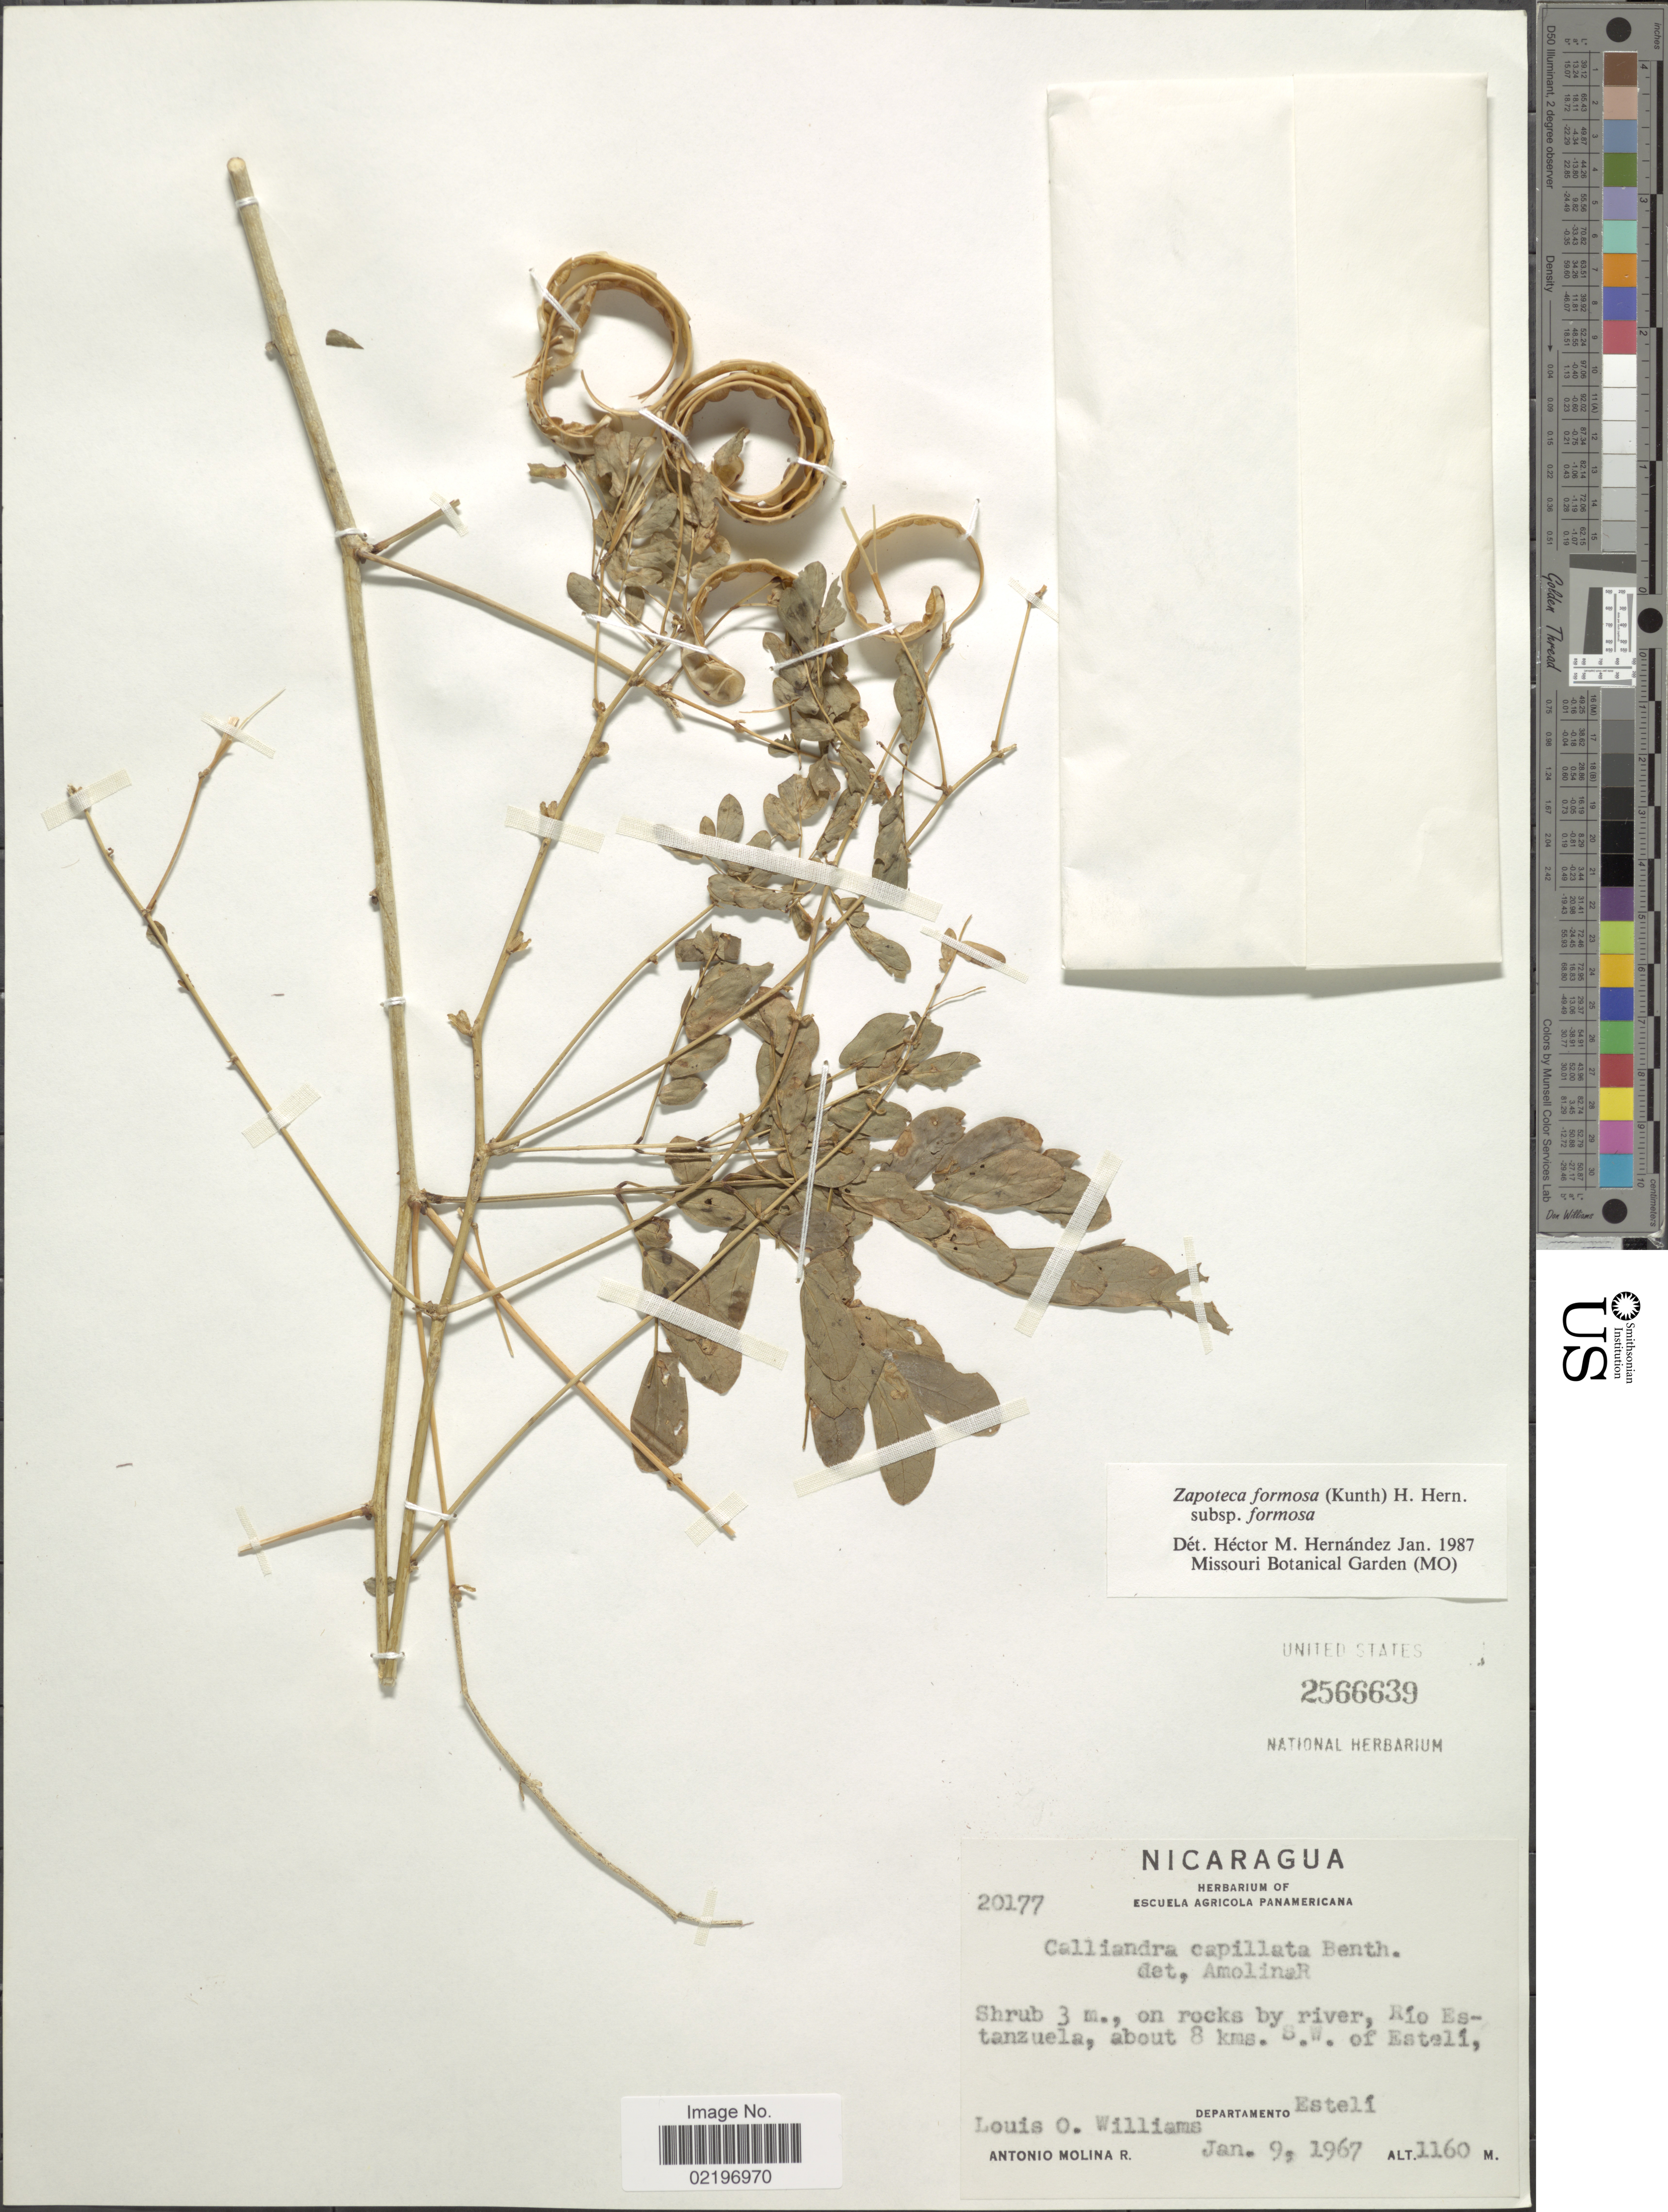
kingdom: Plantae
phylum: Tracheophyta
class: Magnoliopsida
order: Fabales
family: Fabaceae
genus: Zapoteca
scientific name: Zapoteca formosa subsp. formosa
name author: (Kunth) H.M. Hern.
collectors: L. O. Williams & A. Molina R.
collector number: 20177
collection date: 1967-01-09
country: Nicaragua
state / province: Esteli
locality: On rocks by river, Rio Estanzuela, about 8 kms. S. W. of Esteli.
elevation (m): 1160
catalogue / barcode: US 2566639